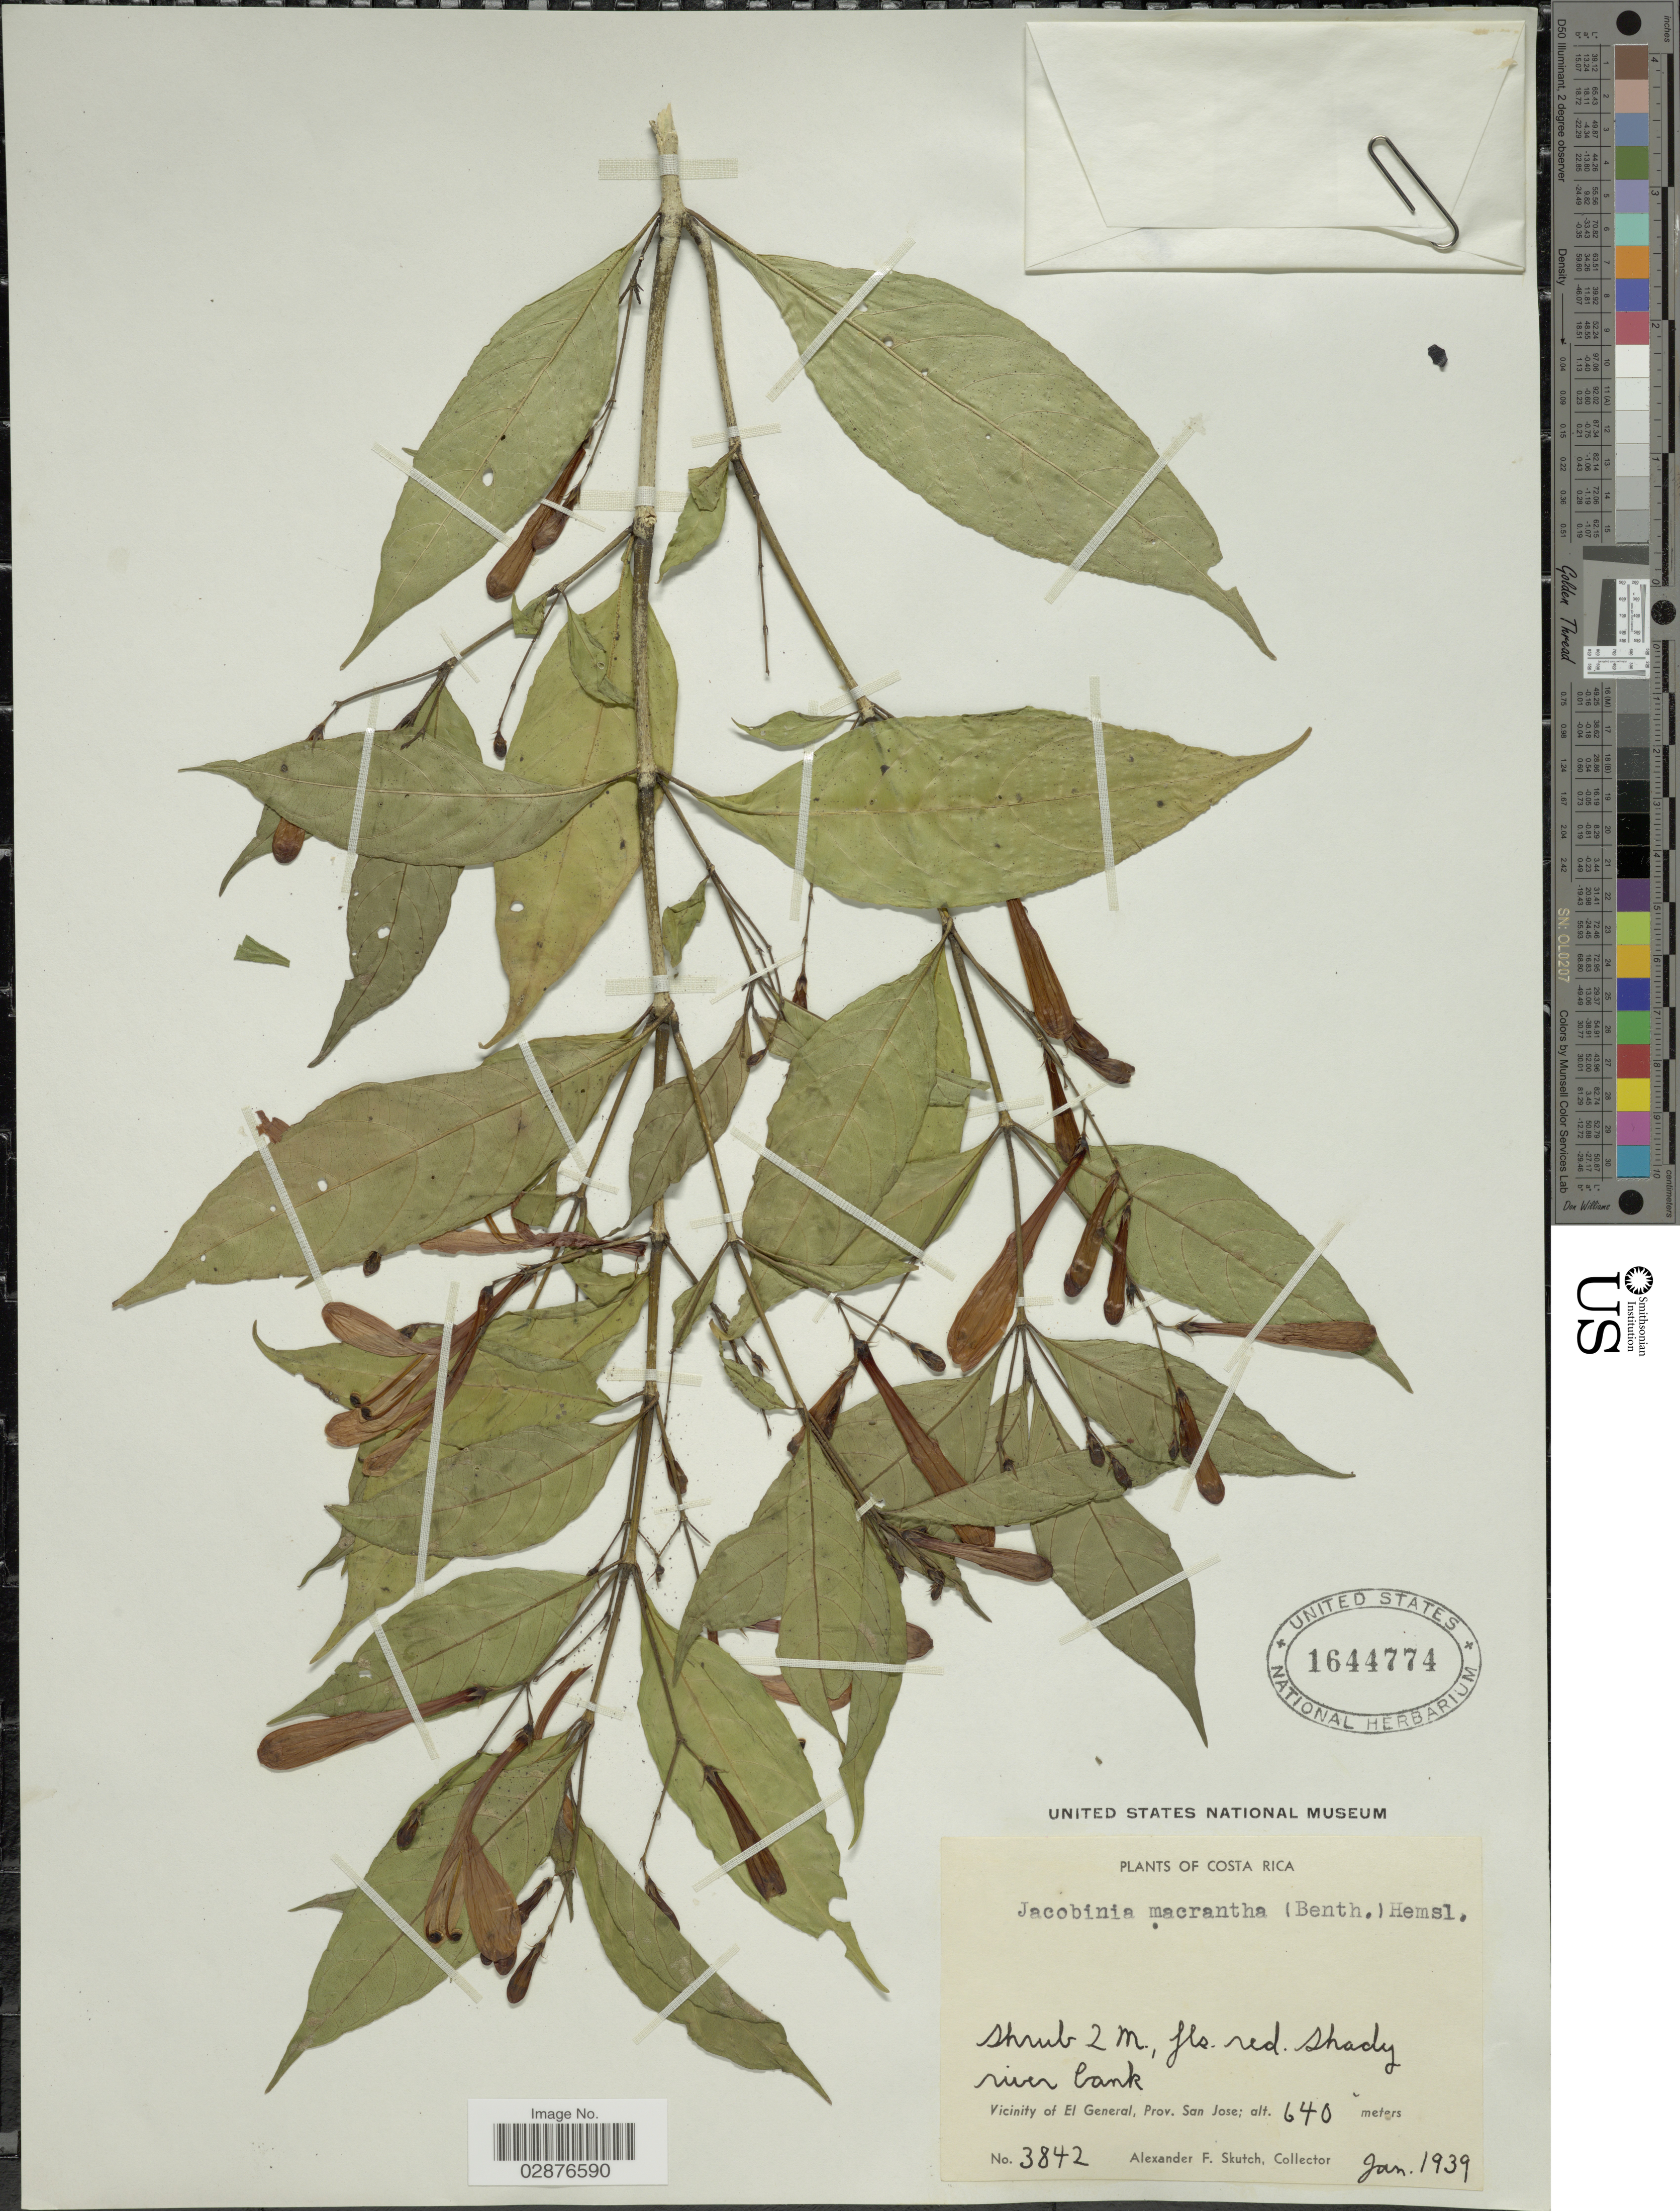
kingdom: Plantae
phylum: Tracheophyta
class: Magnoliopsida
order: Lamiales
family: Acanthaceae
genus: Justicia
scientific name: Justicia macrantha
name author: Benth.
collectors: A. F. Skutch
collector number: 3842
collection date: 1939-01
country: Costa Rica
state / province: San José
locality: Vicinity of El General.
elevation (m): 640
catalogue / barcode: US 1644774